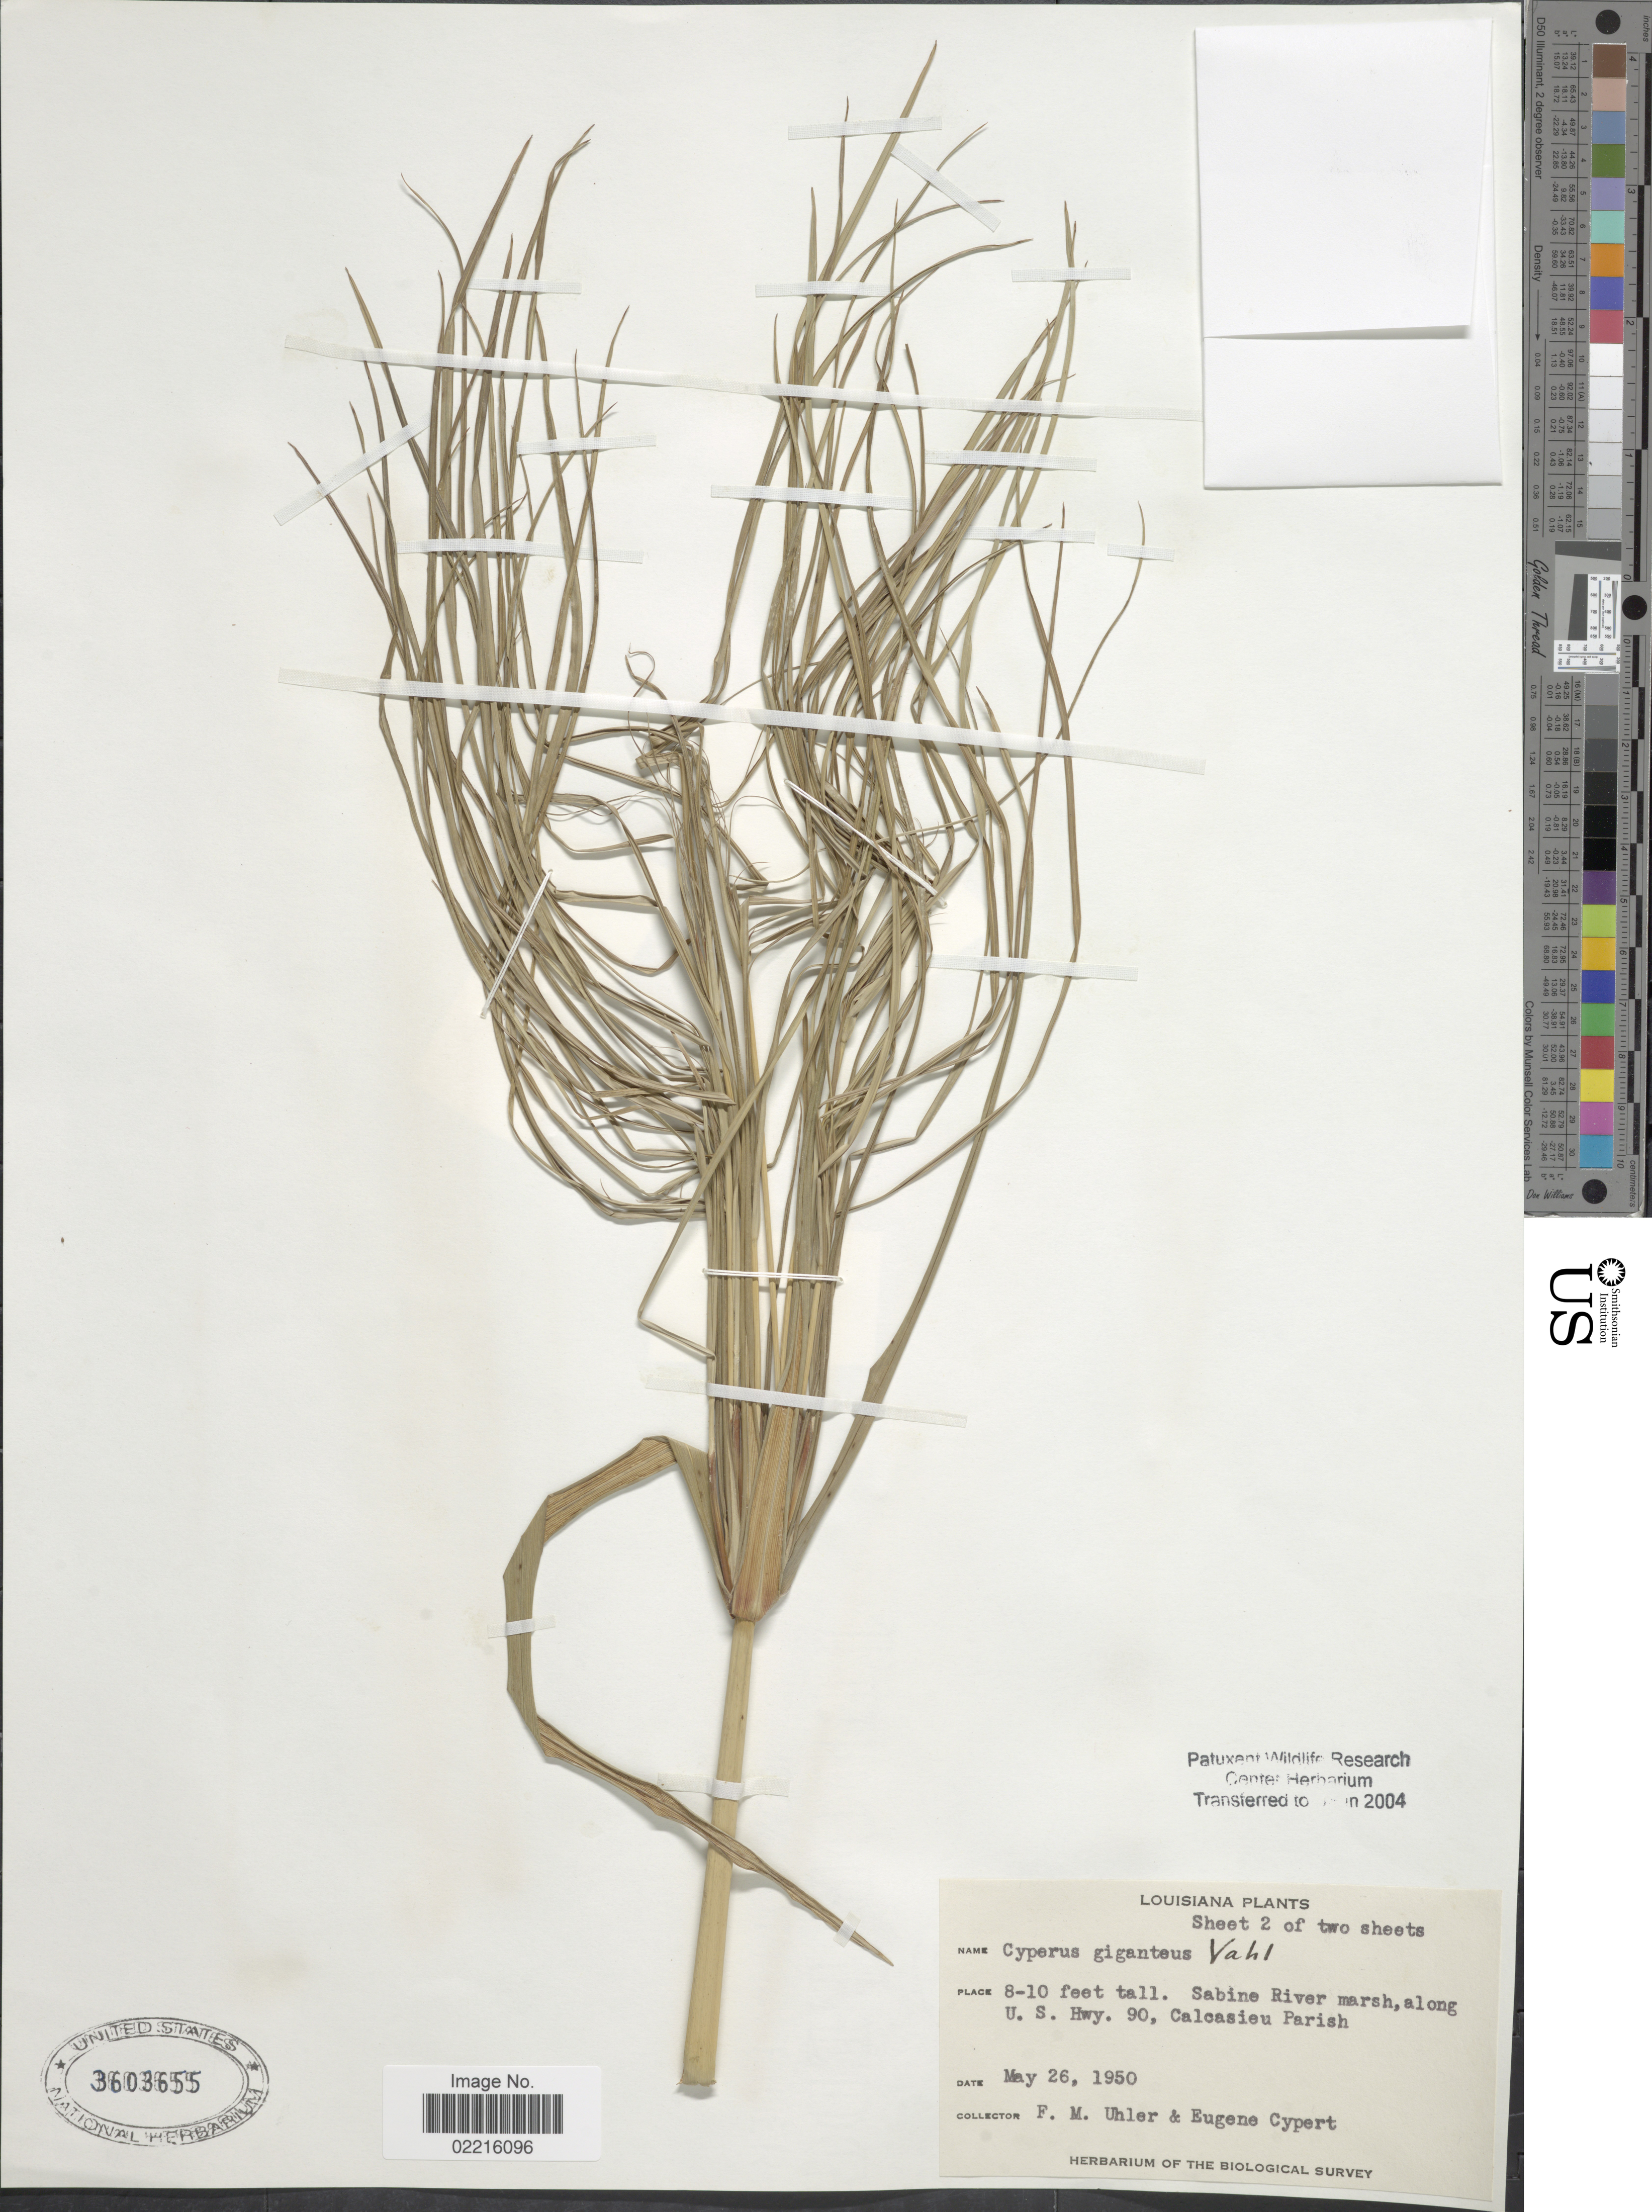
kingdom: Plantae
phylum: Tracheophyta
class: Liliopsida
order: Poales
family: Cyperaceae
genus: Cyperus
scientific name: Cyperus giganteus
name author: Vahl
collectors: F. M. Uhler & E. Cypert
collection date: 1950-05-26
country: United States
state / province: Louisiana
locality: Sabine River marsh, along U.S. Hwy. 90, Calcasieu Parish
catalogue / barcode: US 3603655